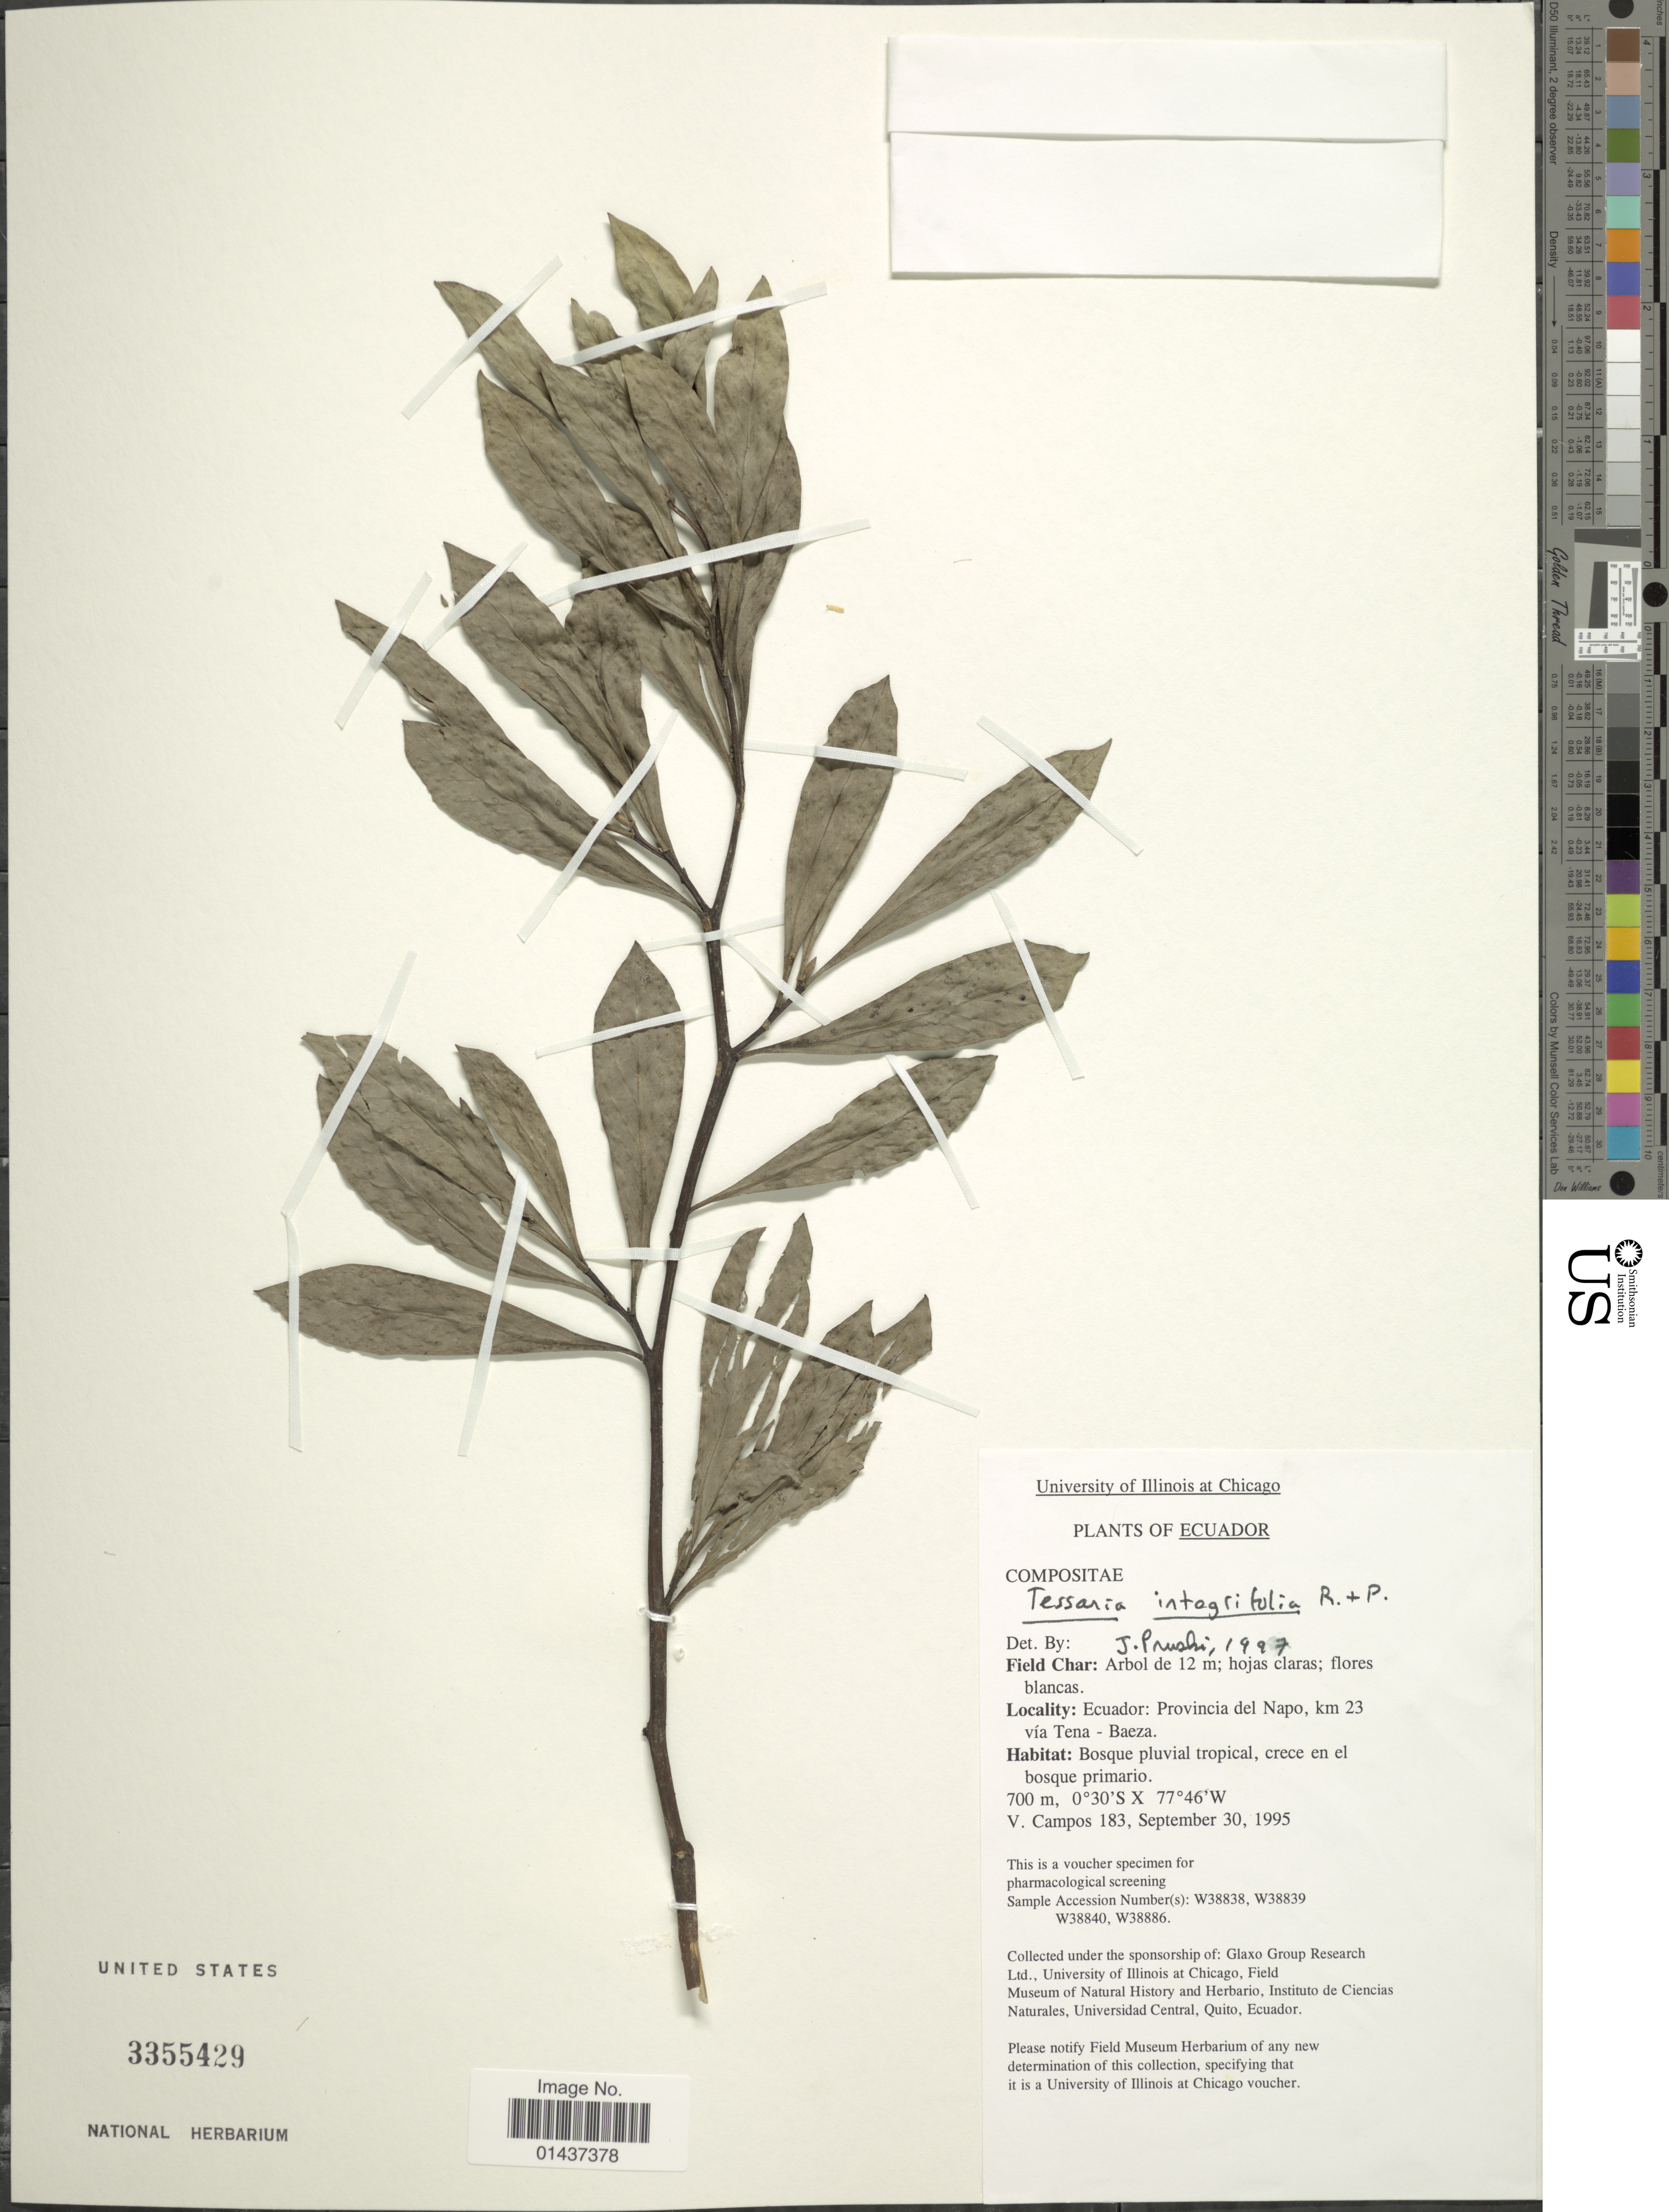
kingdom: Plantae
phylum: Tracheophyta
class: Magnoliopsida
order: Asterales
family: Asteraceae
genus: Tessaria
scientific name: Tessaria integrifolia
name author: Ruiz & Pav.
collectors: V. Campos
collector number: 183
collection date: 1995-09-30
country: Ecuador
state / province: Napo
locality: Km 23 vía Tena - Baeza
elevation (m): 700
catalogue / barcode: US 3355429